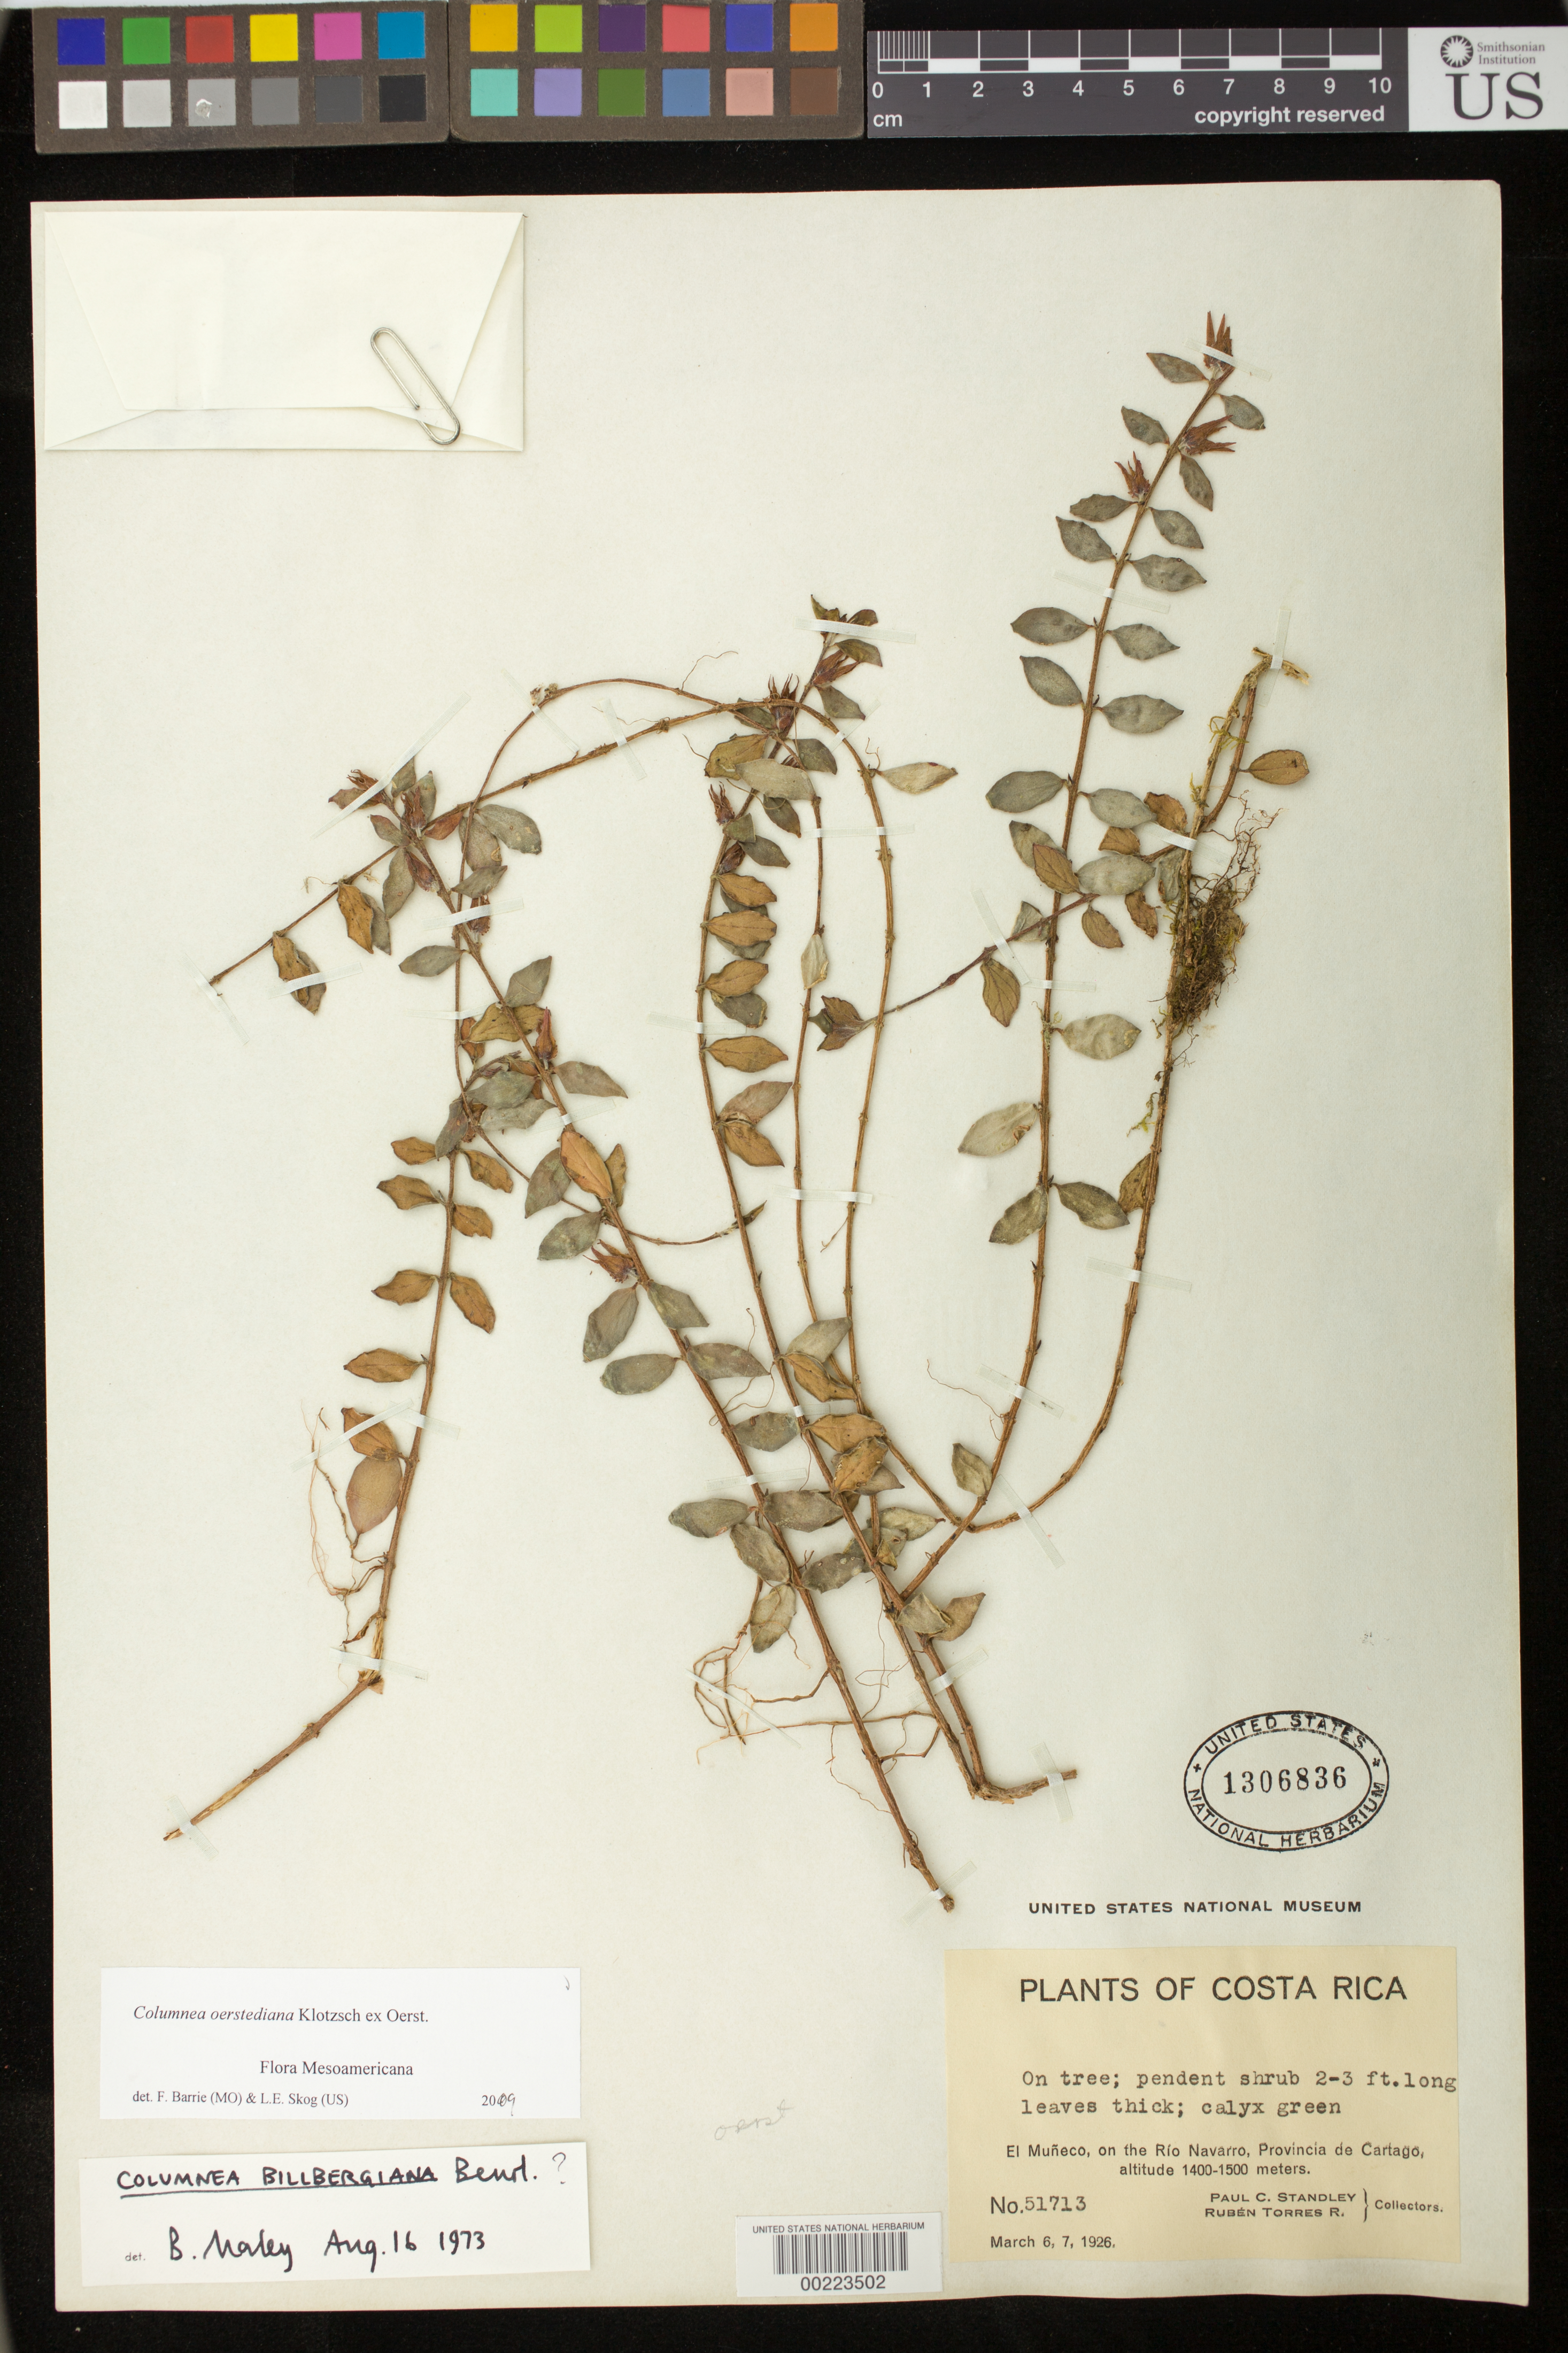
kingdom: Plantae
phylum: Tracheophyta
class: Magnoliopsida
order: Lamiales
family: Gesneriaceae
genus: Columnea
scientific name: Columnea oerstediana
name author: Klotzsch ex Oerst.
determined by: Barrie, F. R.; Skog, Laurence E.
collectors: P. C. Standley & R. Torres R.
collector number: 51713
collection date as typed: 6-7 Mar 1926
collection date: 1926-03-06/1926-03-07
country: Costa Rica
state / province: Cartago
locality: El Muñeco, on the Río Navarro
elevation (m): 1400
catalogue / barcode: US 1306836